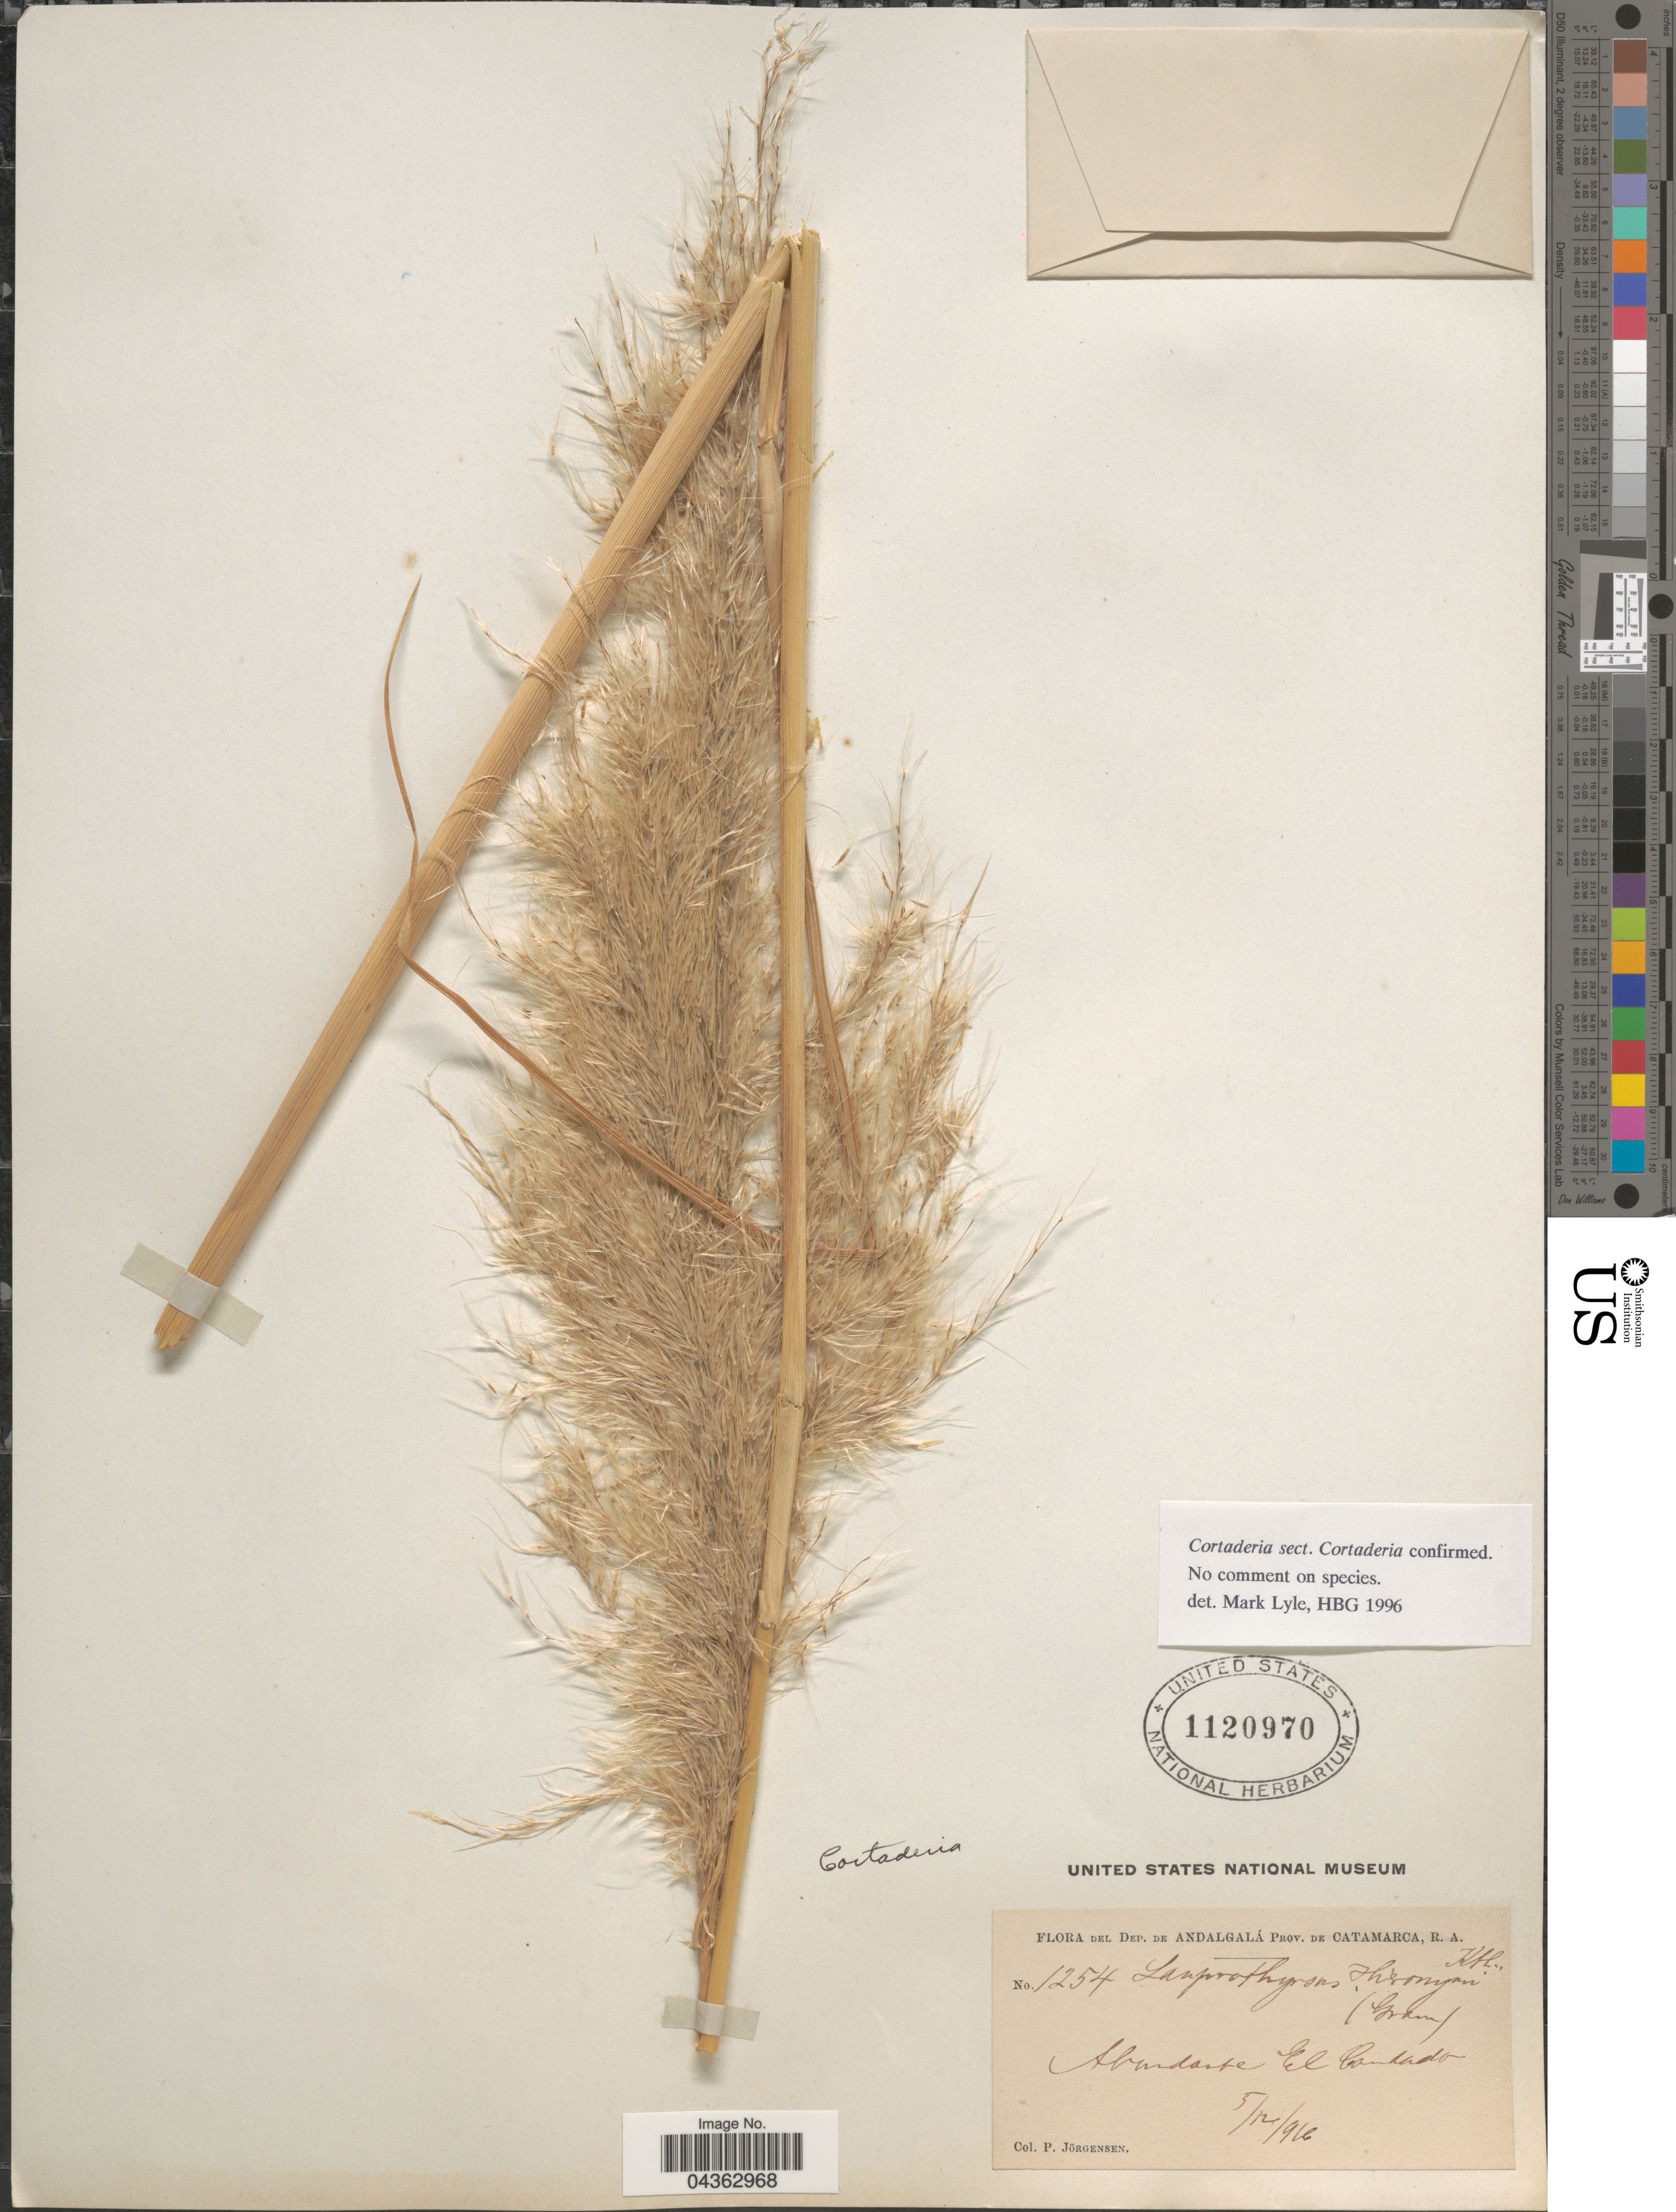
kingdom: Plantae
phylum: Tracheophyta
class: Liliopsida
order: Poales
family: Poaceae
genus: Cortaderia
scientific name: Cortaderia sp.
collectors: P. Jörgensen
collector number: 1254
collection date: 1916-12-05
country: Argentina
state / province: Catamarca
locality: Dep. de Andalgalá. Abundante El Candado.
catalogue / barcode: US 1120970